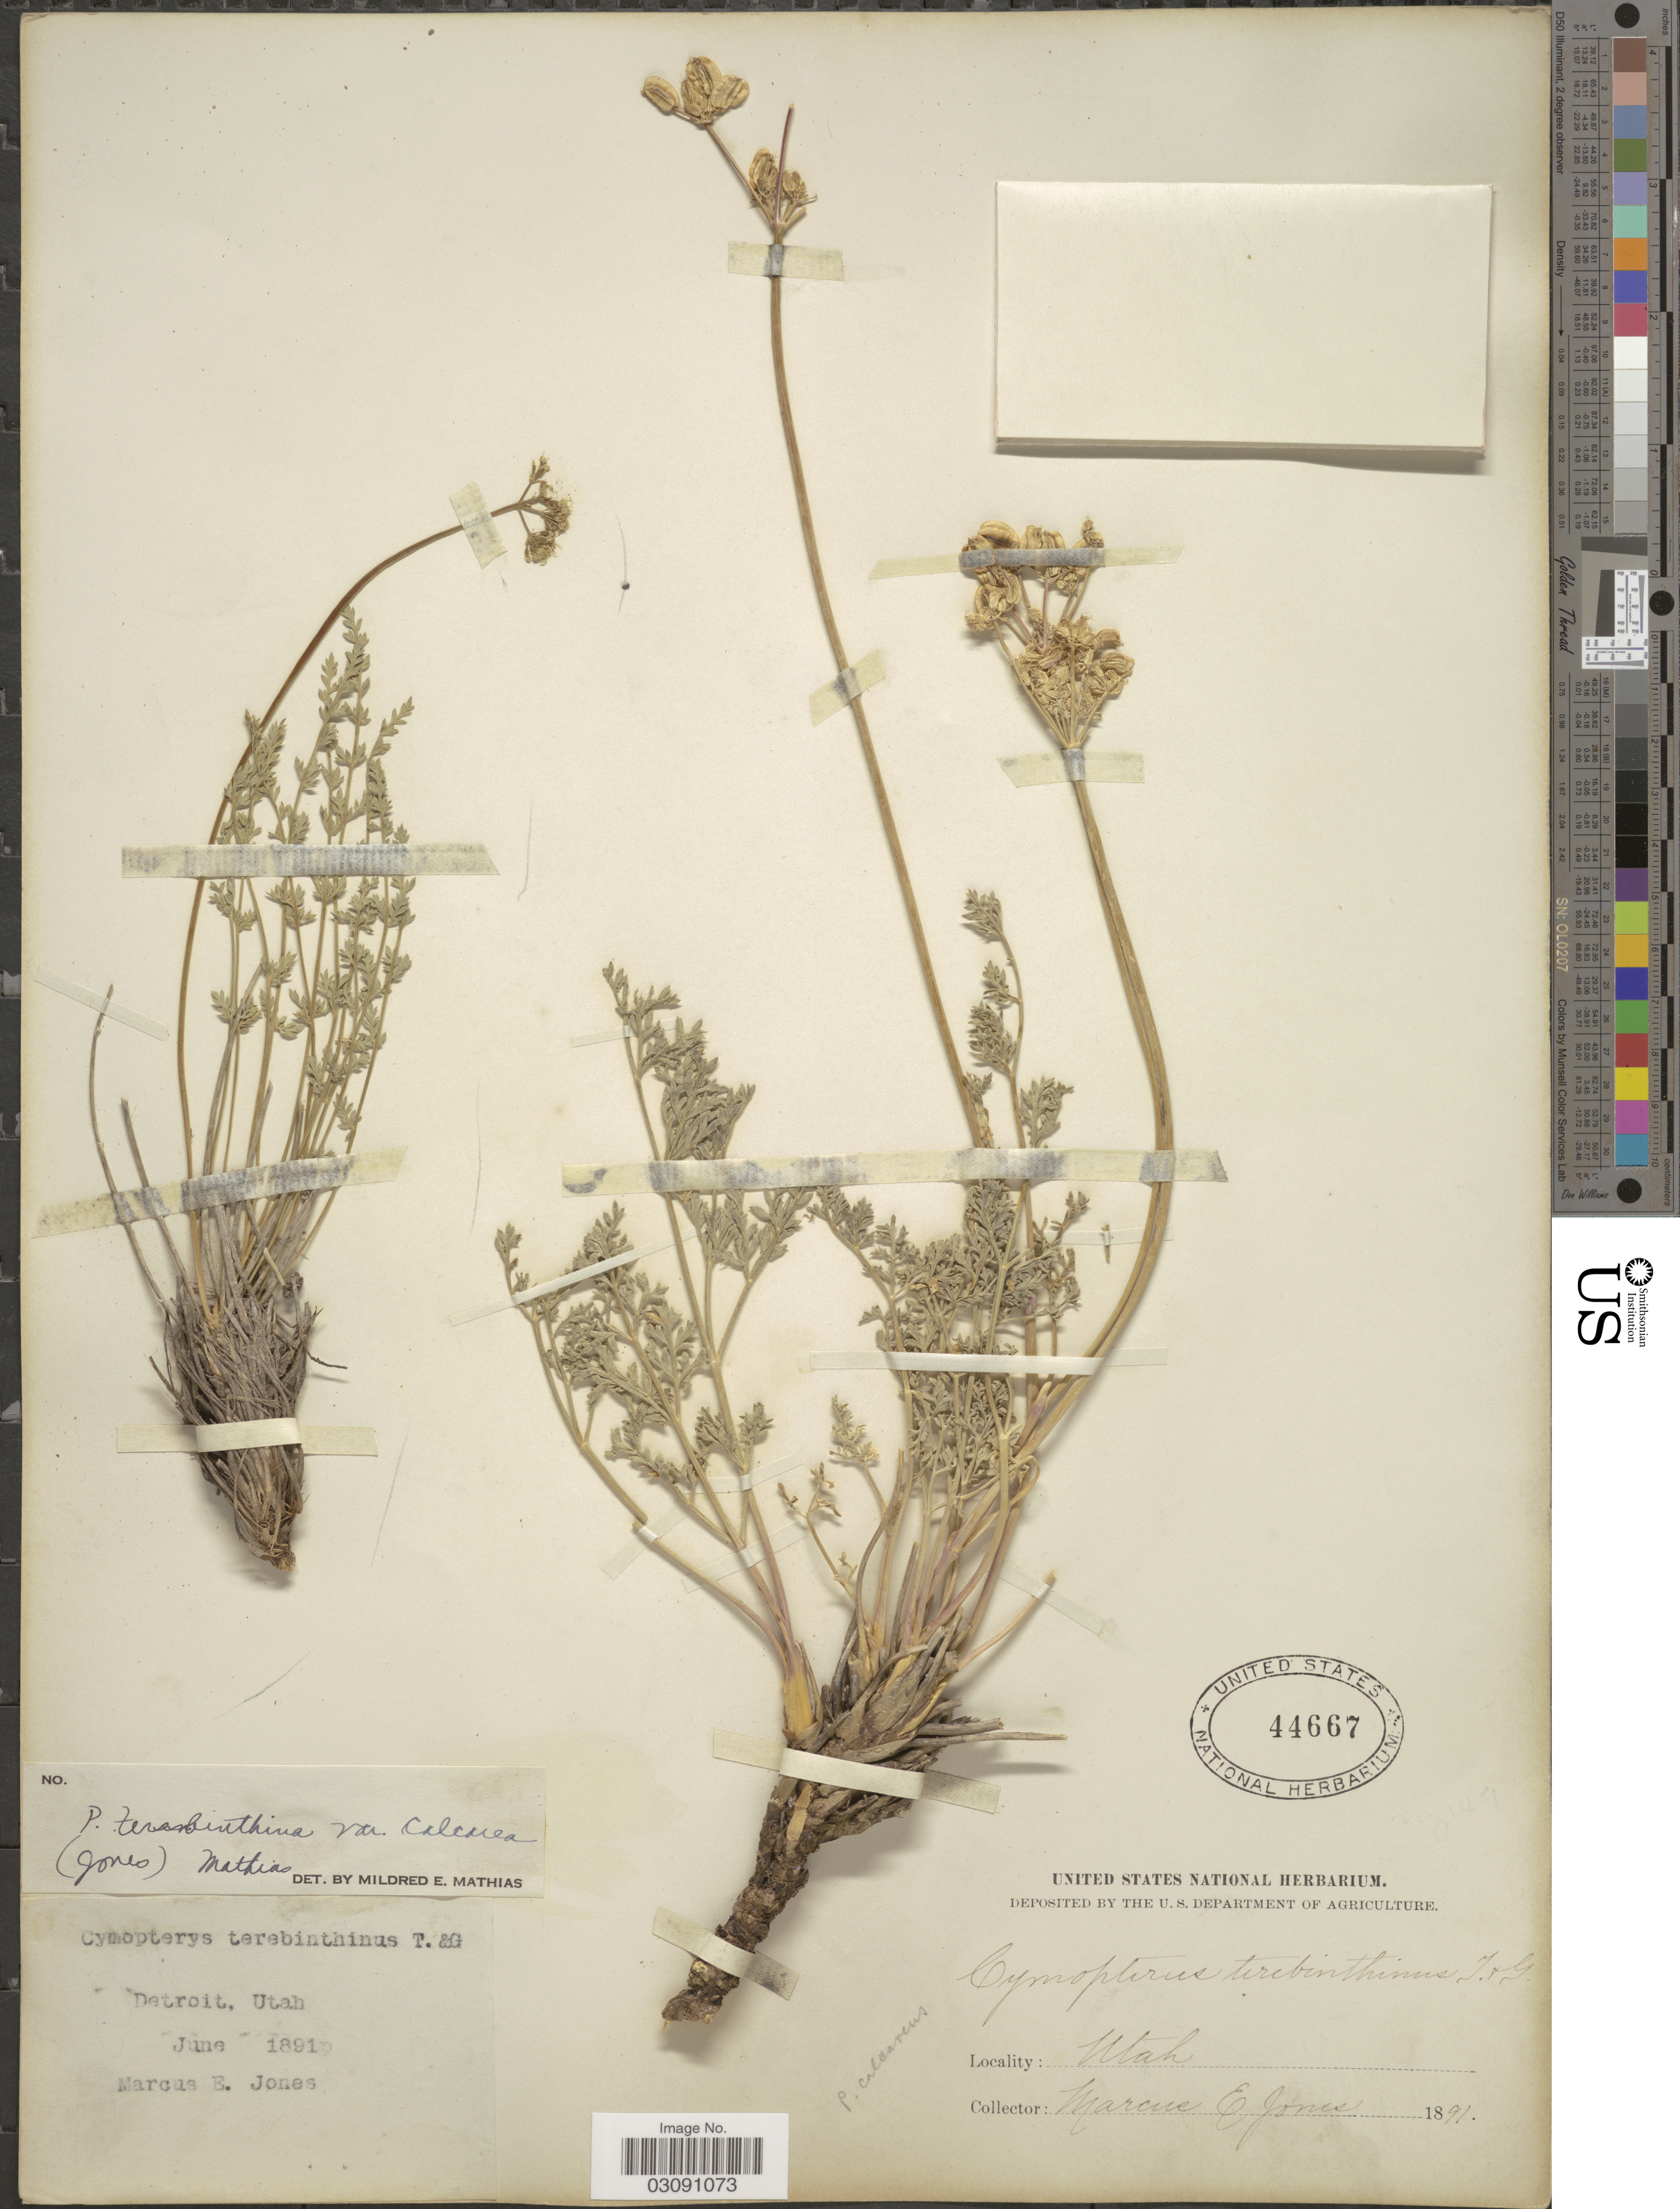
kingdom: Plantae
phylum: Tracheophyta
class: Magnoliopsida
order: Apiales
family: Apiaceae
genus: Pteryxia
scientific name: Pteryxia terebinthina var. calcarea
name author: (M.E. Jones) Mathias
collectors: M. E. Jones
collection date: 1891-06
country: United States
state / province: Utah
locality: Detroit.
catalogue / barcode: US 44667